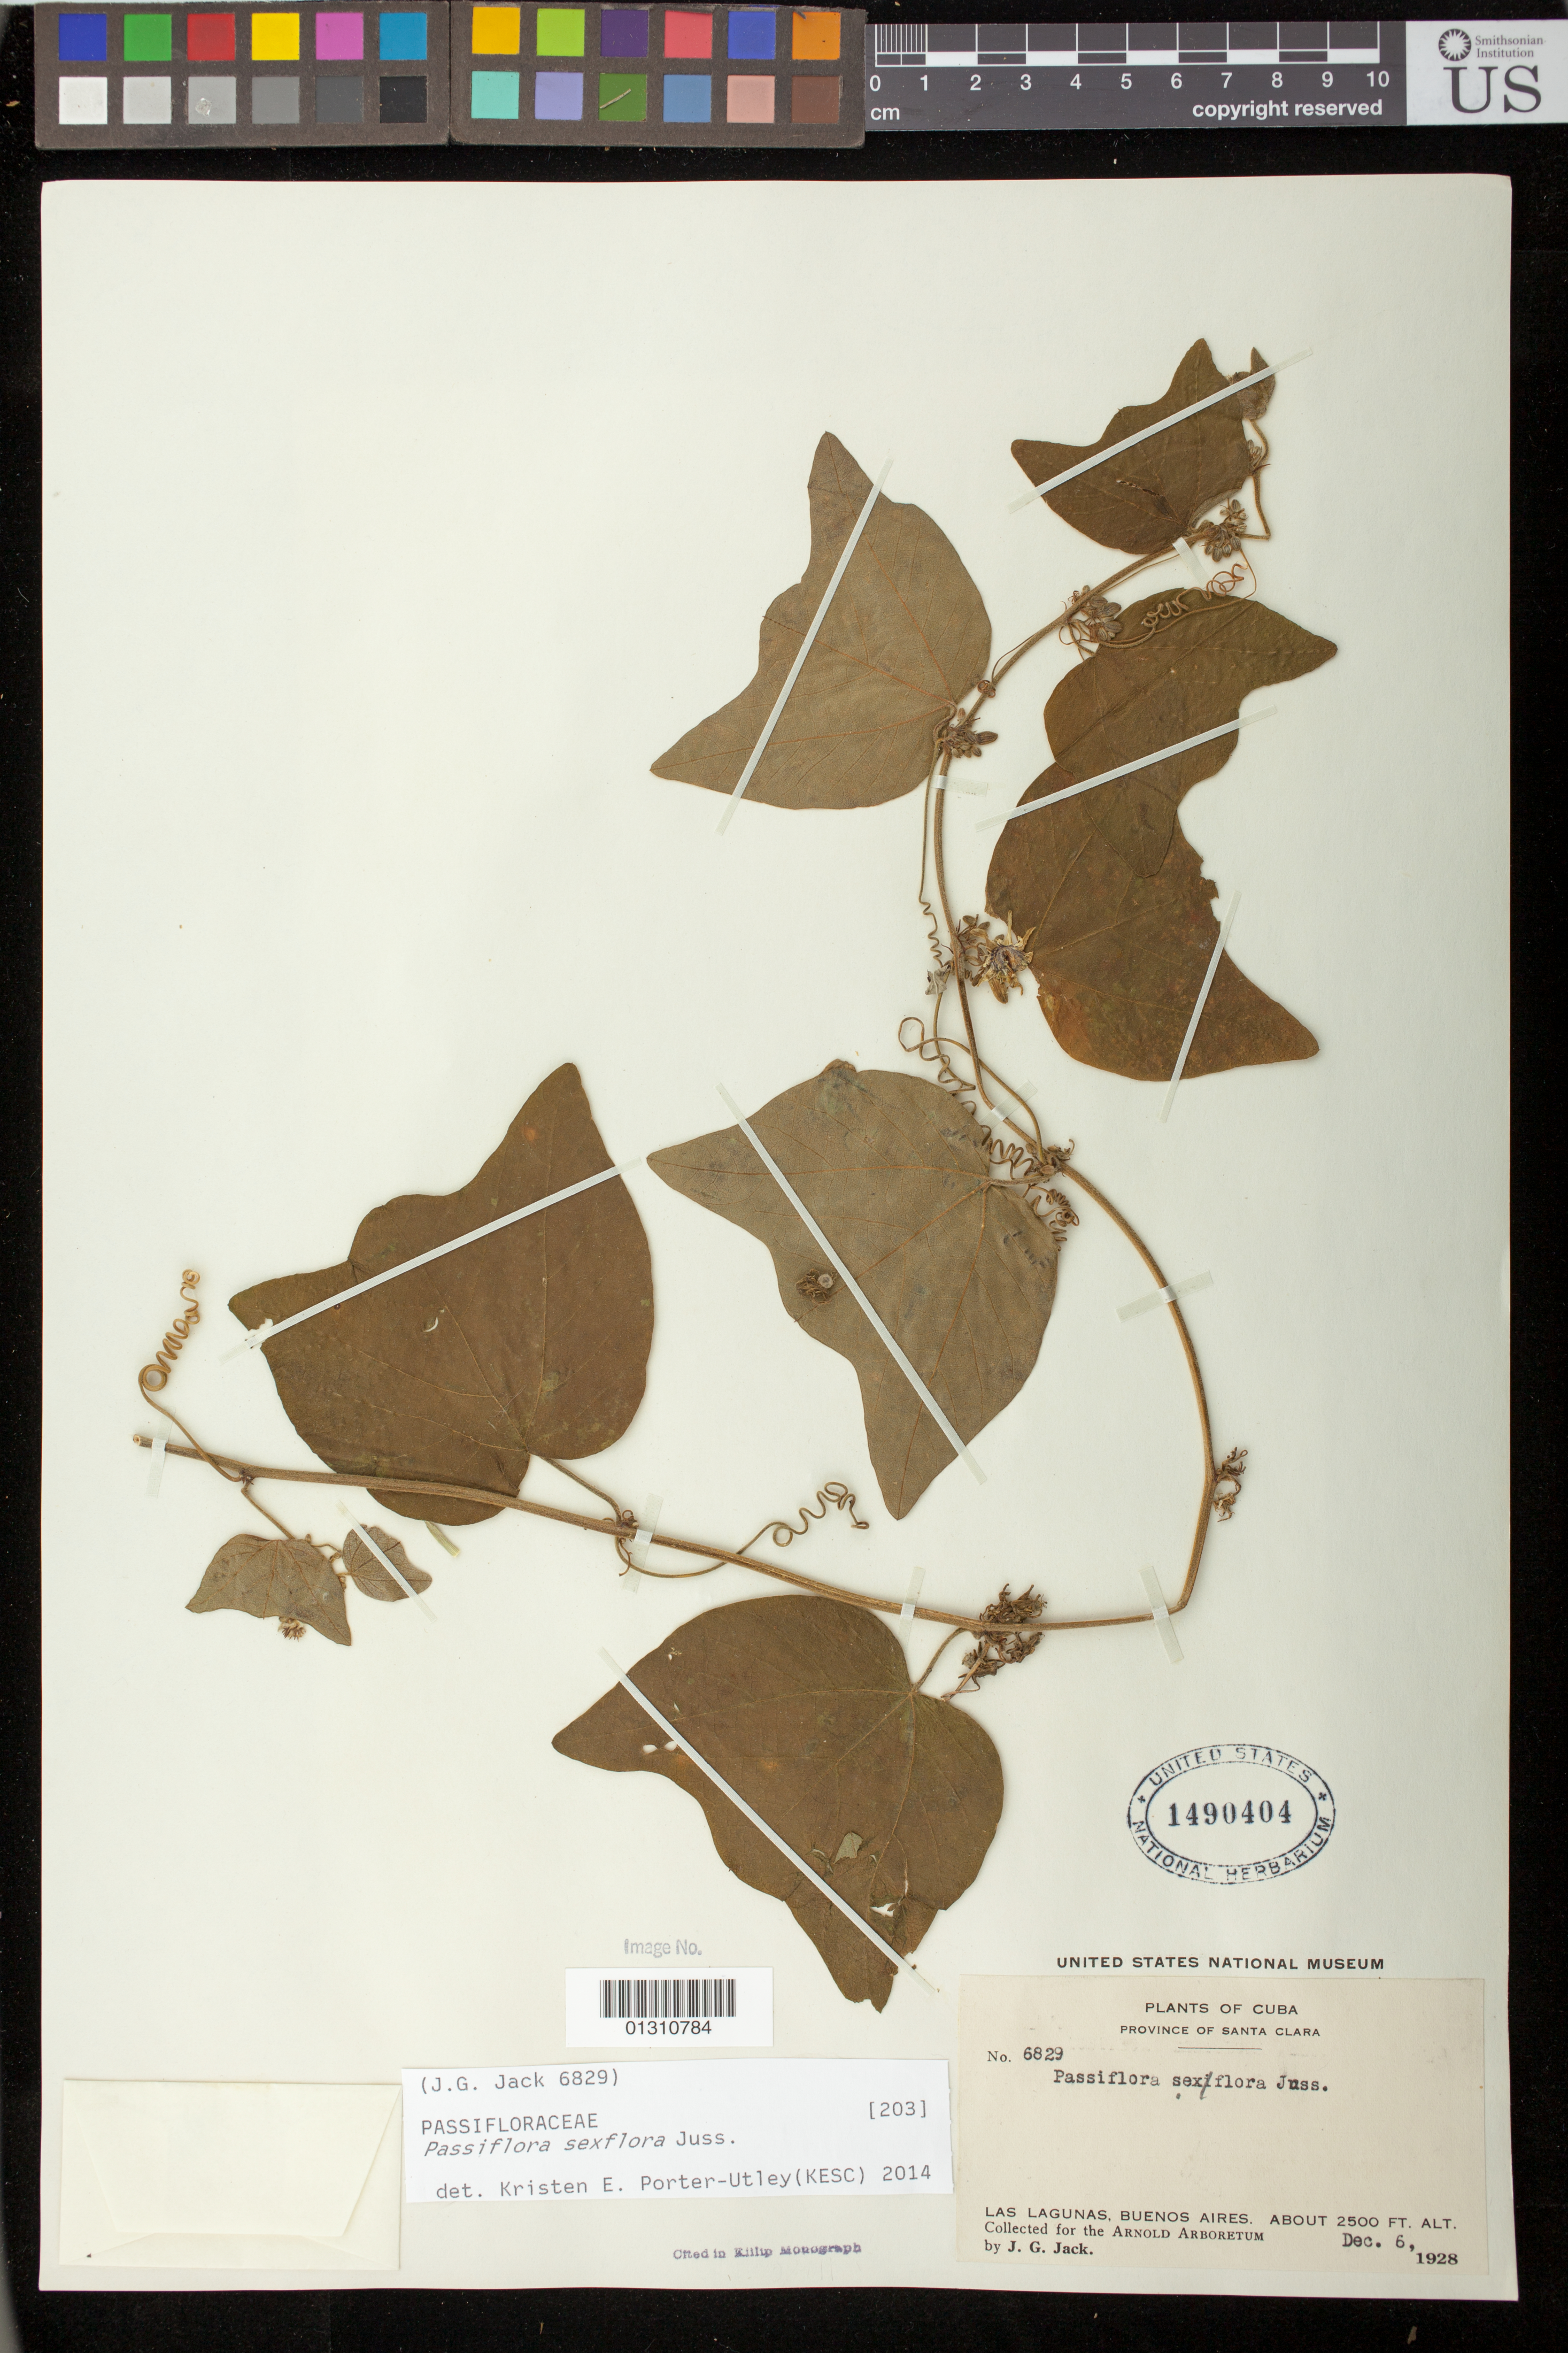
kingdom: Plantae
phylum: Tracheophyta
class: Magnoliopsida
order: Malpighiales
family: Passifloraceae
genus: Passiflora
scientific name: Passiflora sexflora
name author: Juss.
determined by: Porter-Utley, Kristen E.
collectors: J. G. Jack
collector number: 6829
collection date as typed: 06 Dec 1928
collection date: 1928-12-06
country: Cuba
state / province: Santa Clara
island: Cuba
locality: Buenos Aires, Las Lagunas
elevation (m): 762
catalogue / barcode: US 1490404